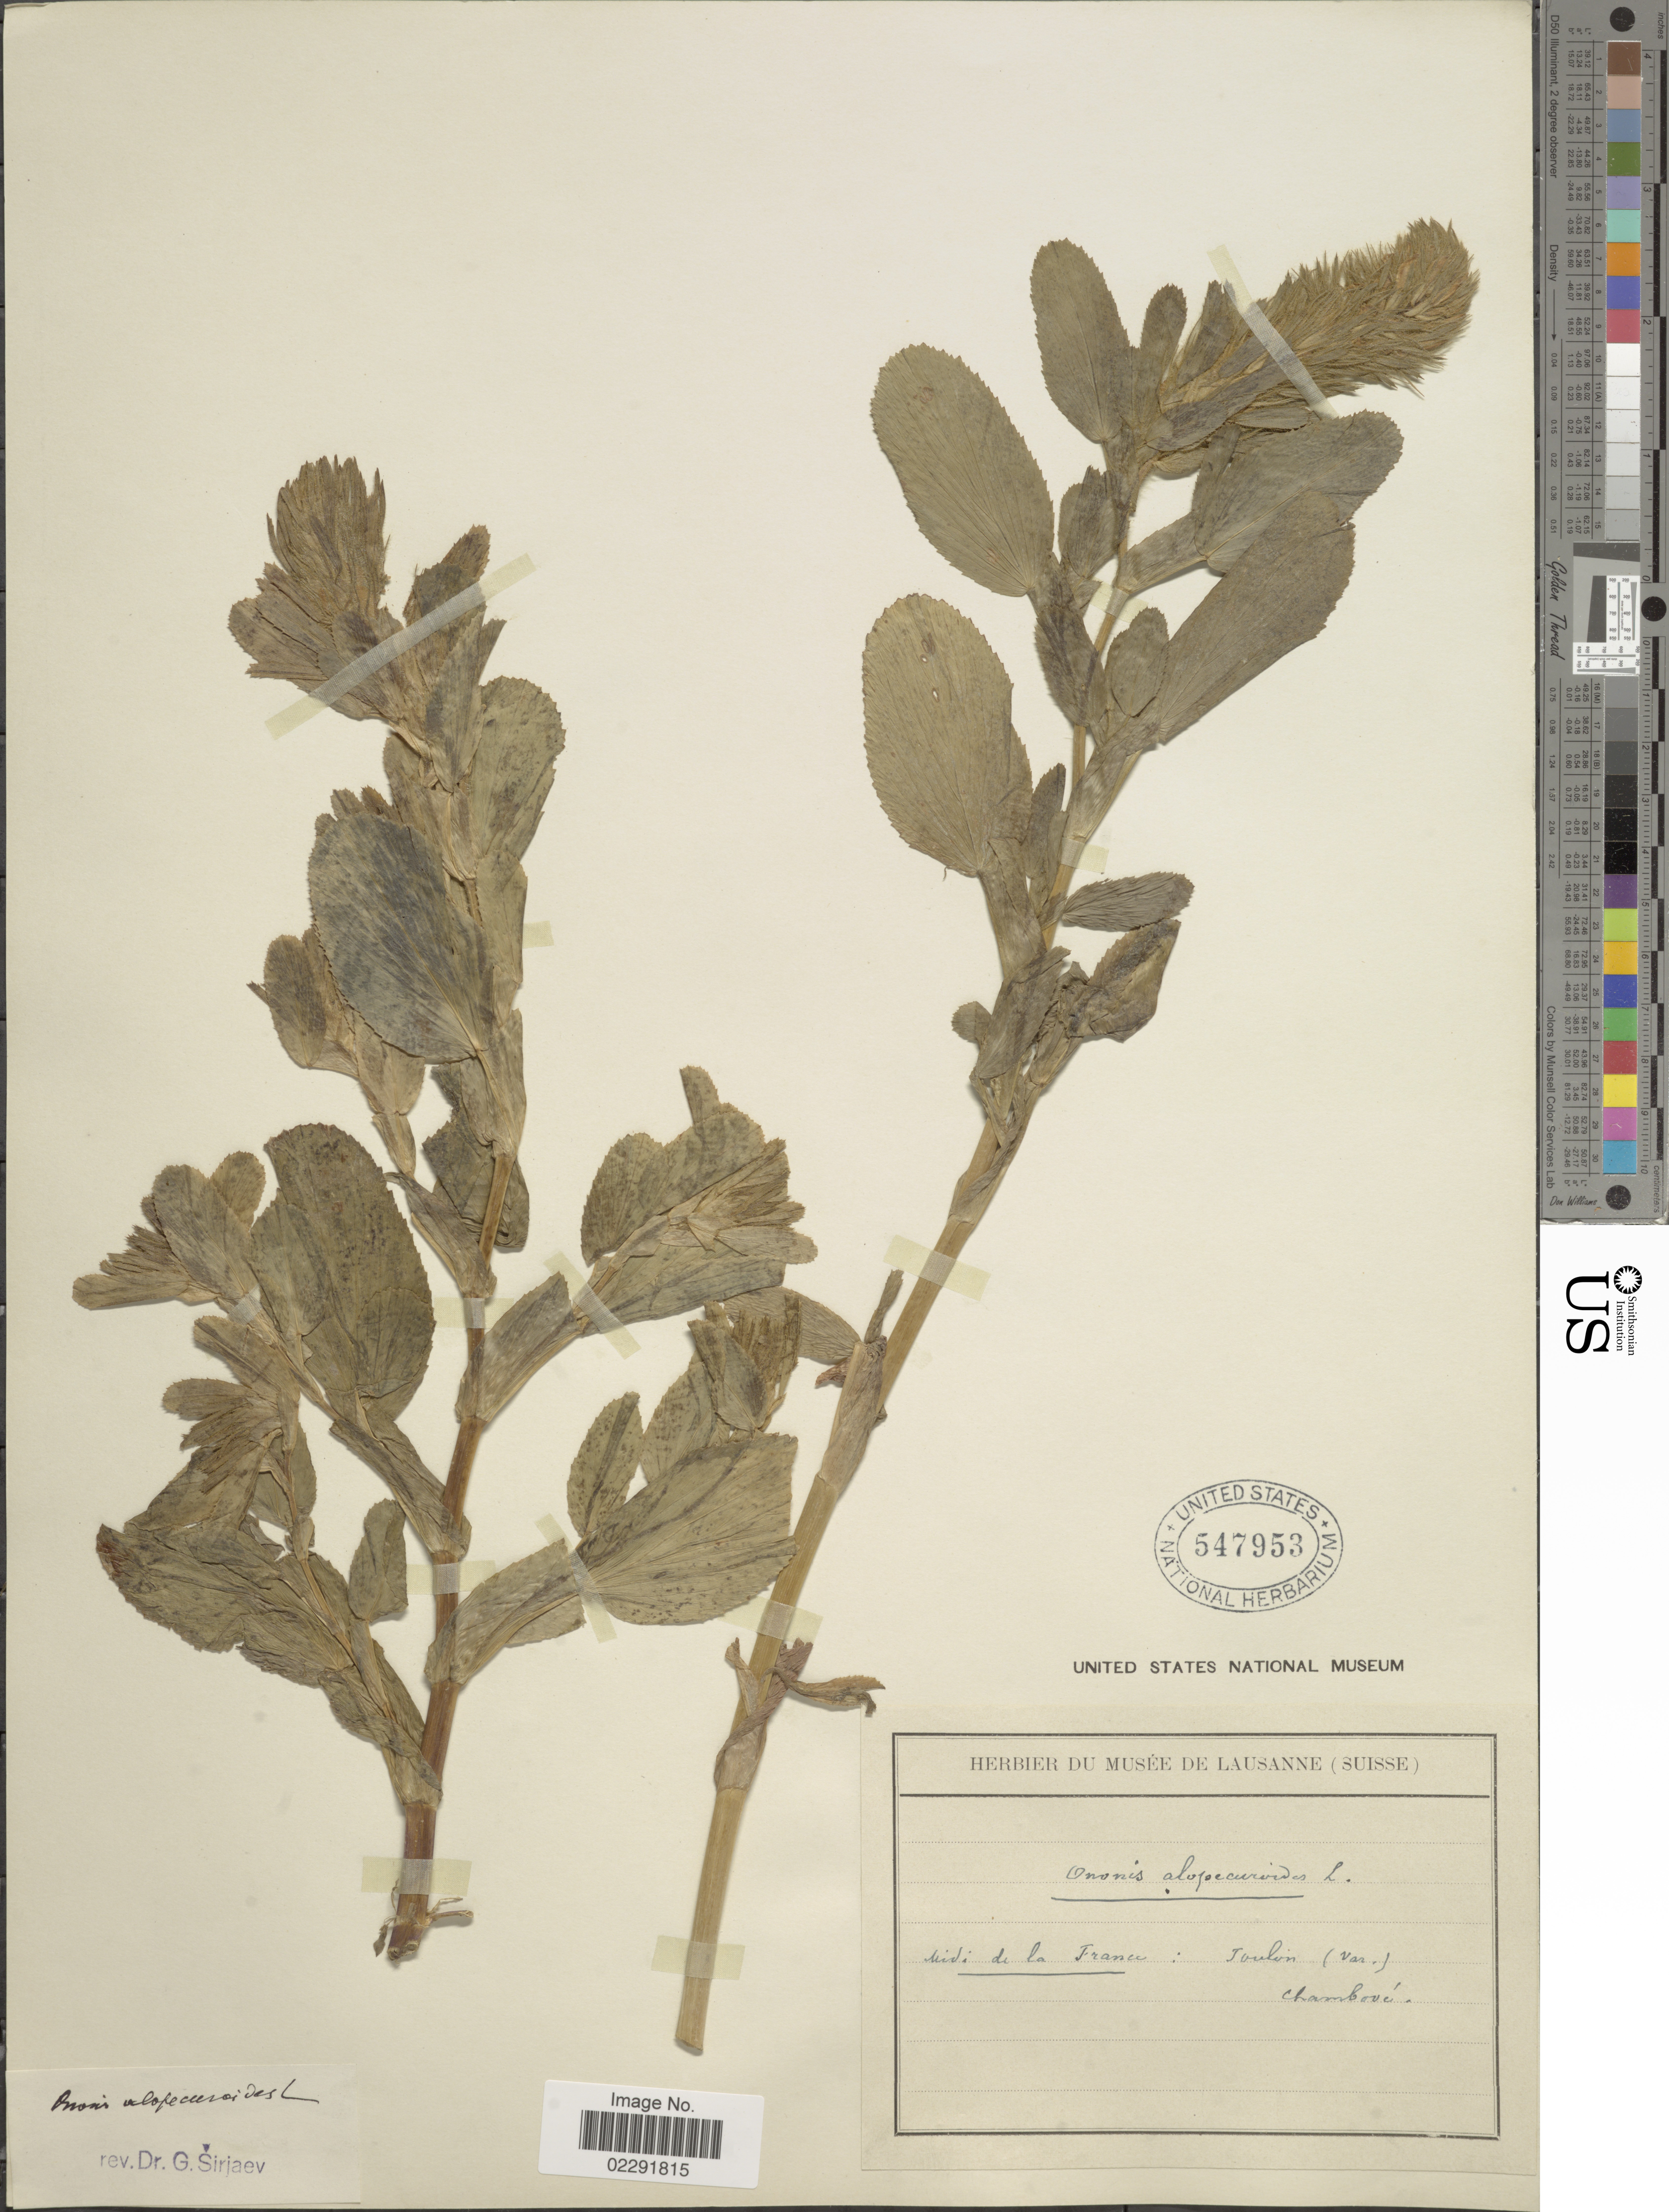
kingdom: Plantae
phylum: Tracheophyta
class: Magnoliopsida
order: Fabales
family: Fabaceae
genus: Ononis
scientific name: Ononis alopecuroides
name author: L.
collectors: Chambove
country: France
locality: Midi de la France: Toulin (var.). [interpreted]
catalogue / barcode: US 547953